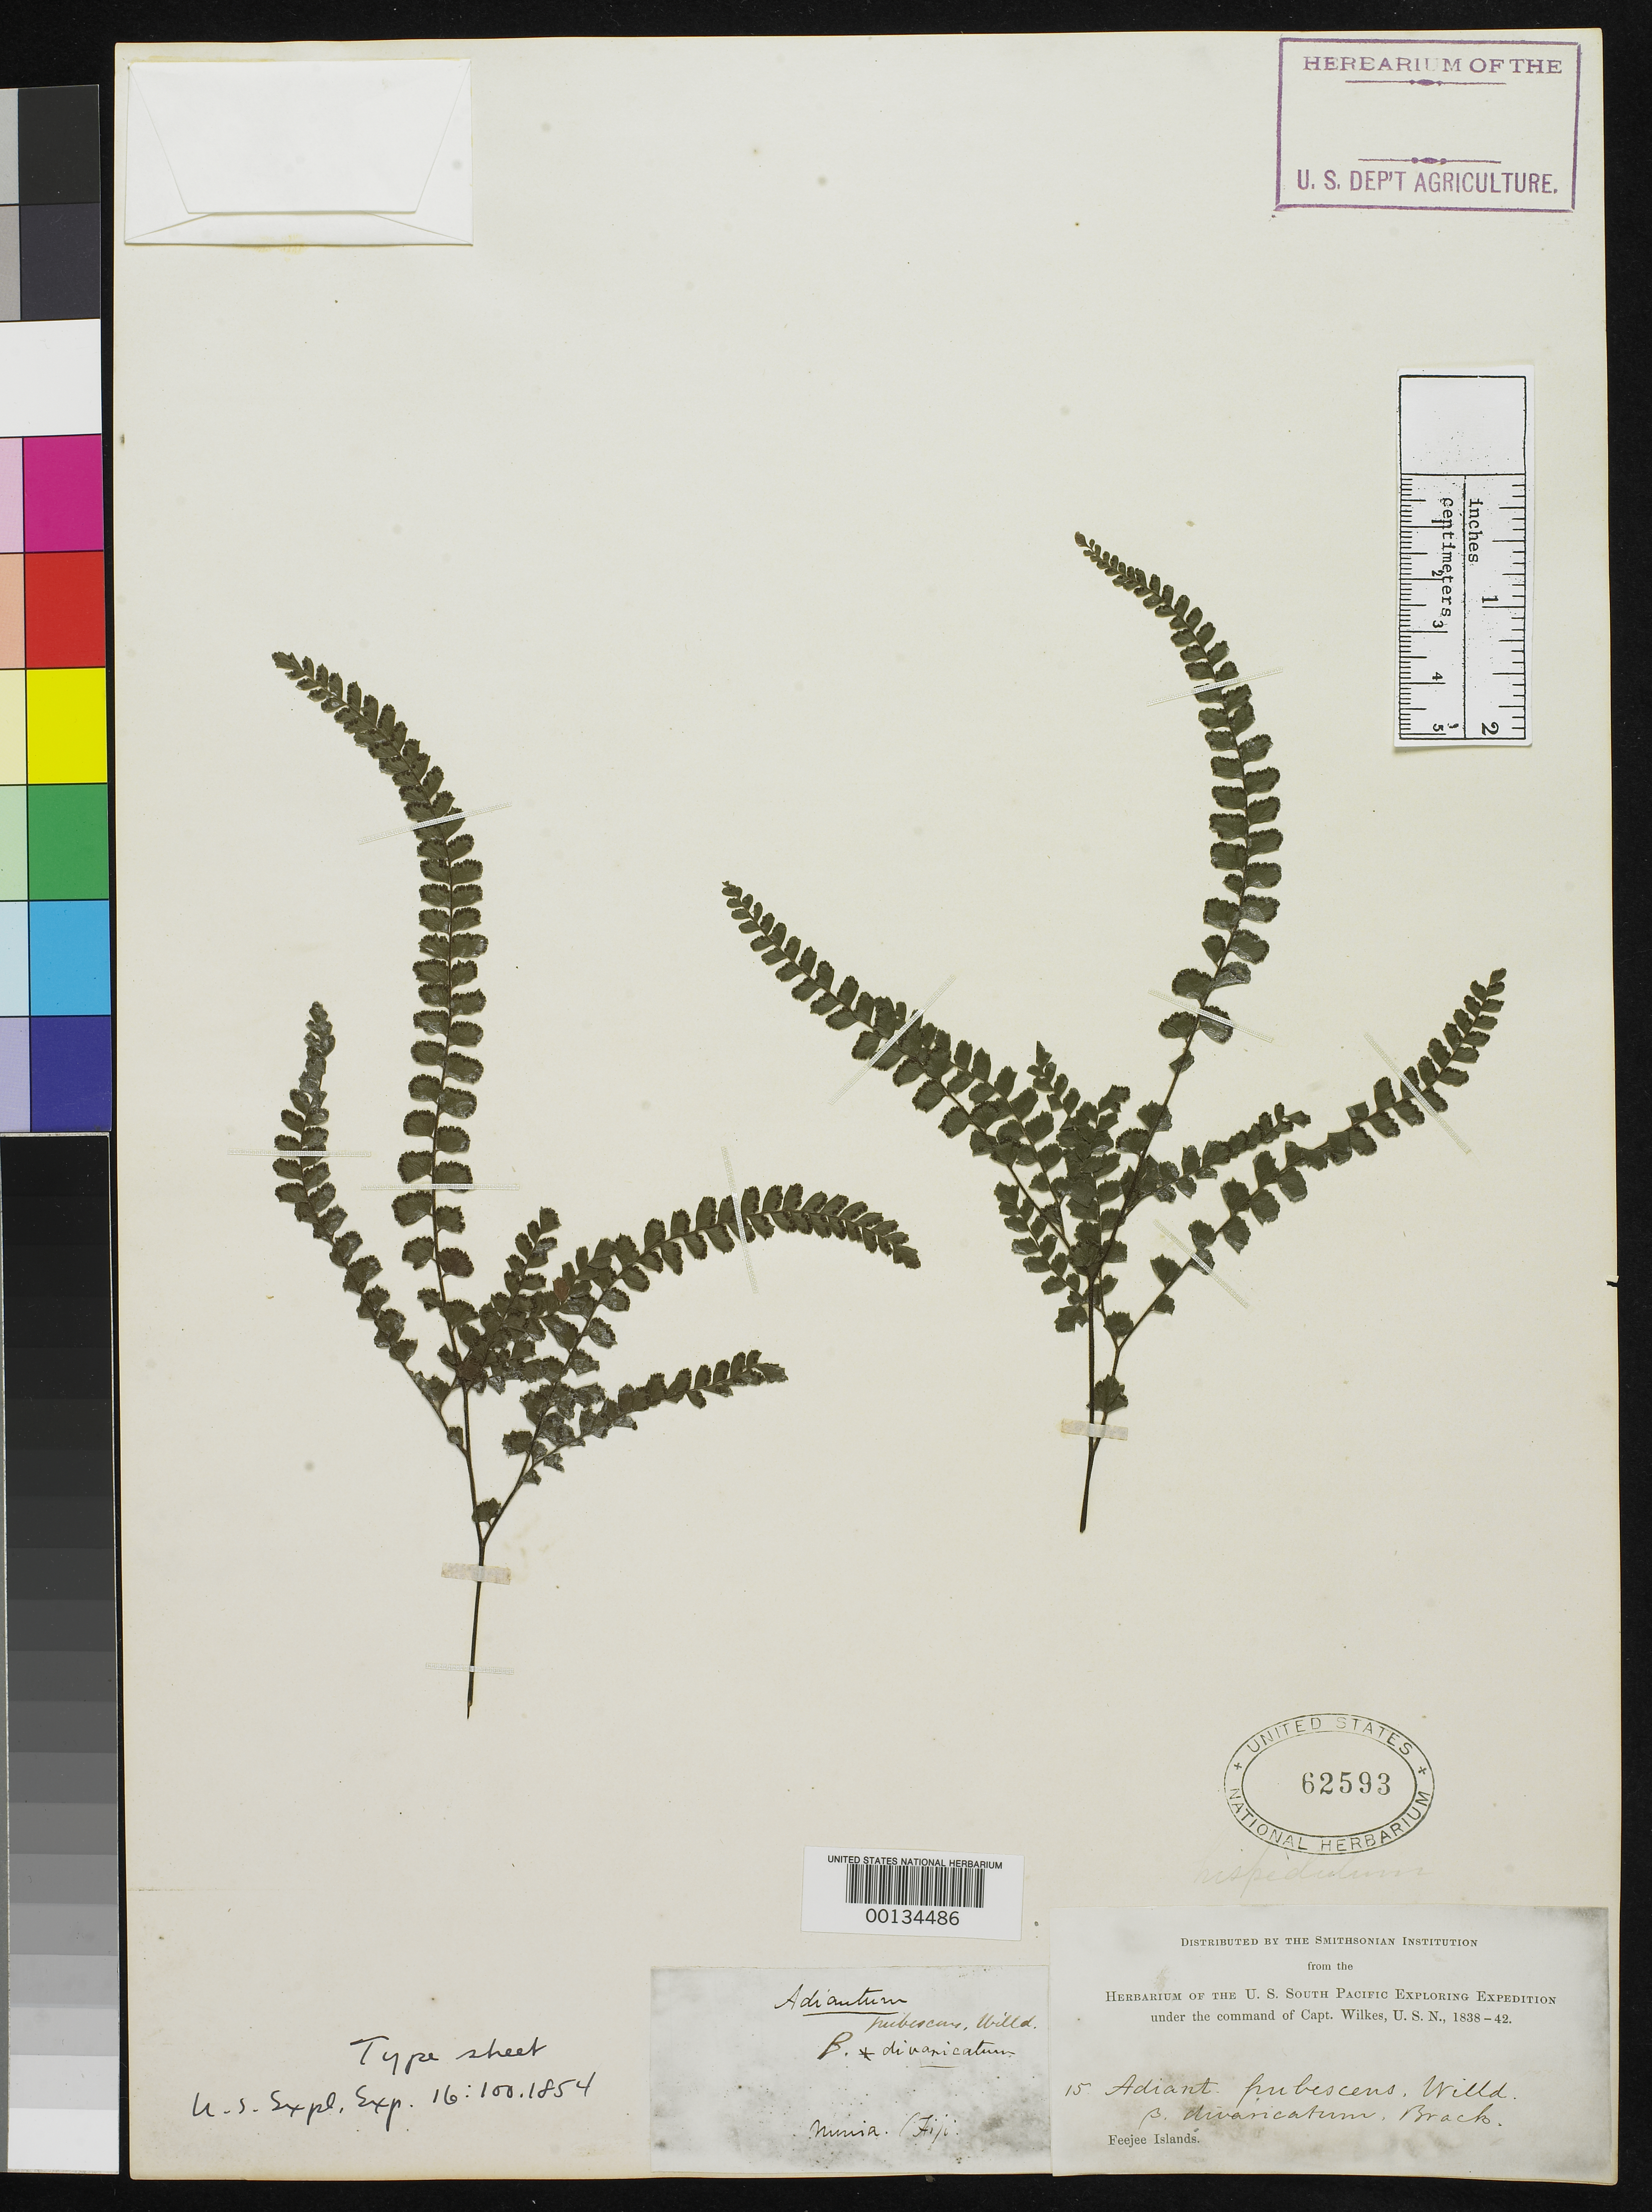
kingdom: Plantae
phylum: Tracheophyta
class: Polypodiopsida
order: Polypodiales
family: Pteridaceae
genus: Adiantum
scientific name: Adiantum pubescens var. divaricatum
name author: Brackett in Wilkes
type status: Type Collection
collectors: Wilkes Explor. Exped.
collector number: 15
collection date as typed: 1838 to -- --- 1842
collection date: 1838/1842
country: Fiji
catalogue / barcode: US 62593